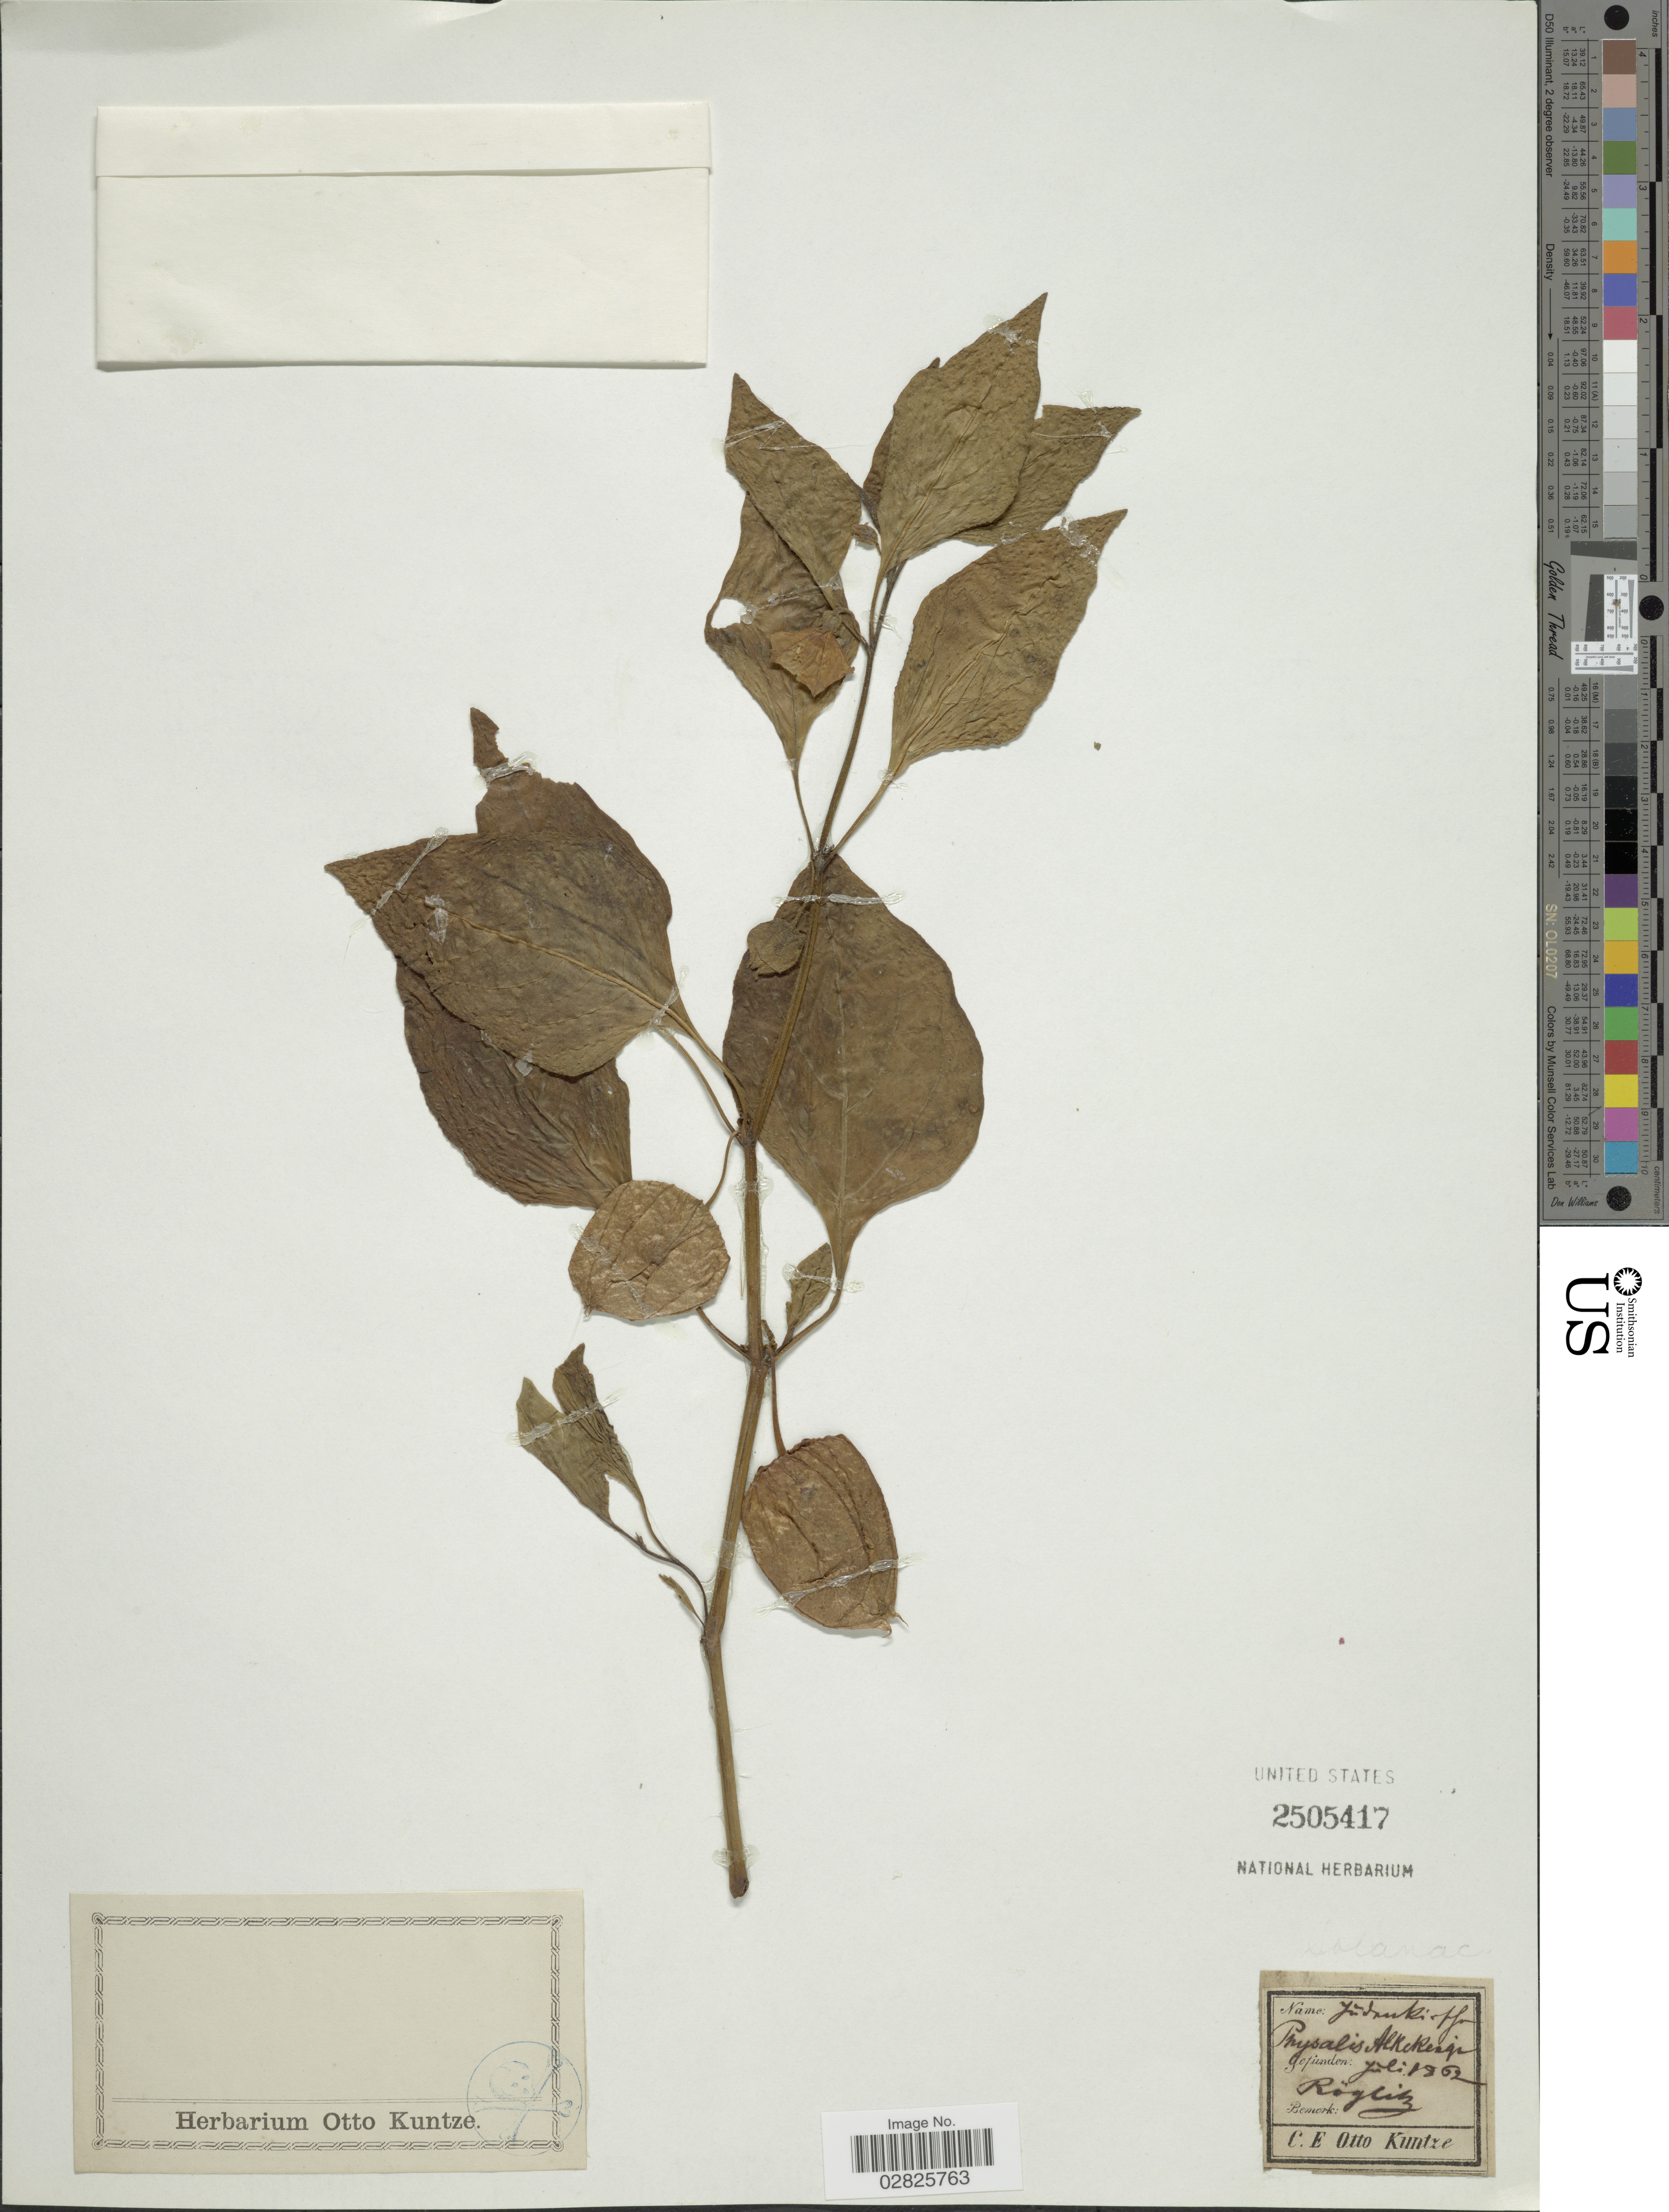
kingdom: Plantae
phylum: Tracheophyta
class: Magnoliopsida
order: Solanales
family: Solanaceae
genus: Physalis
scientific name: Physalis alkekengi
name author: L.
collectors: C.E.O. Kuntze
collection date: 1862-07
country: Germany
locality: Röglitz.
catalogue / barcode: US 2505417